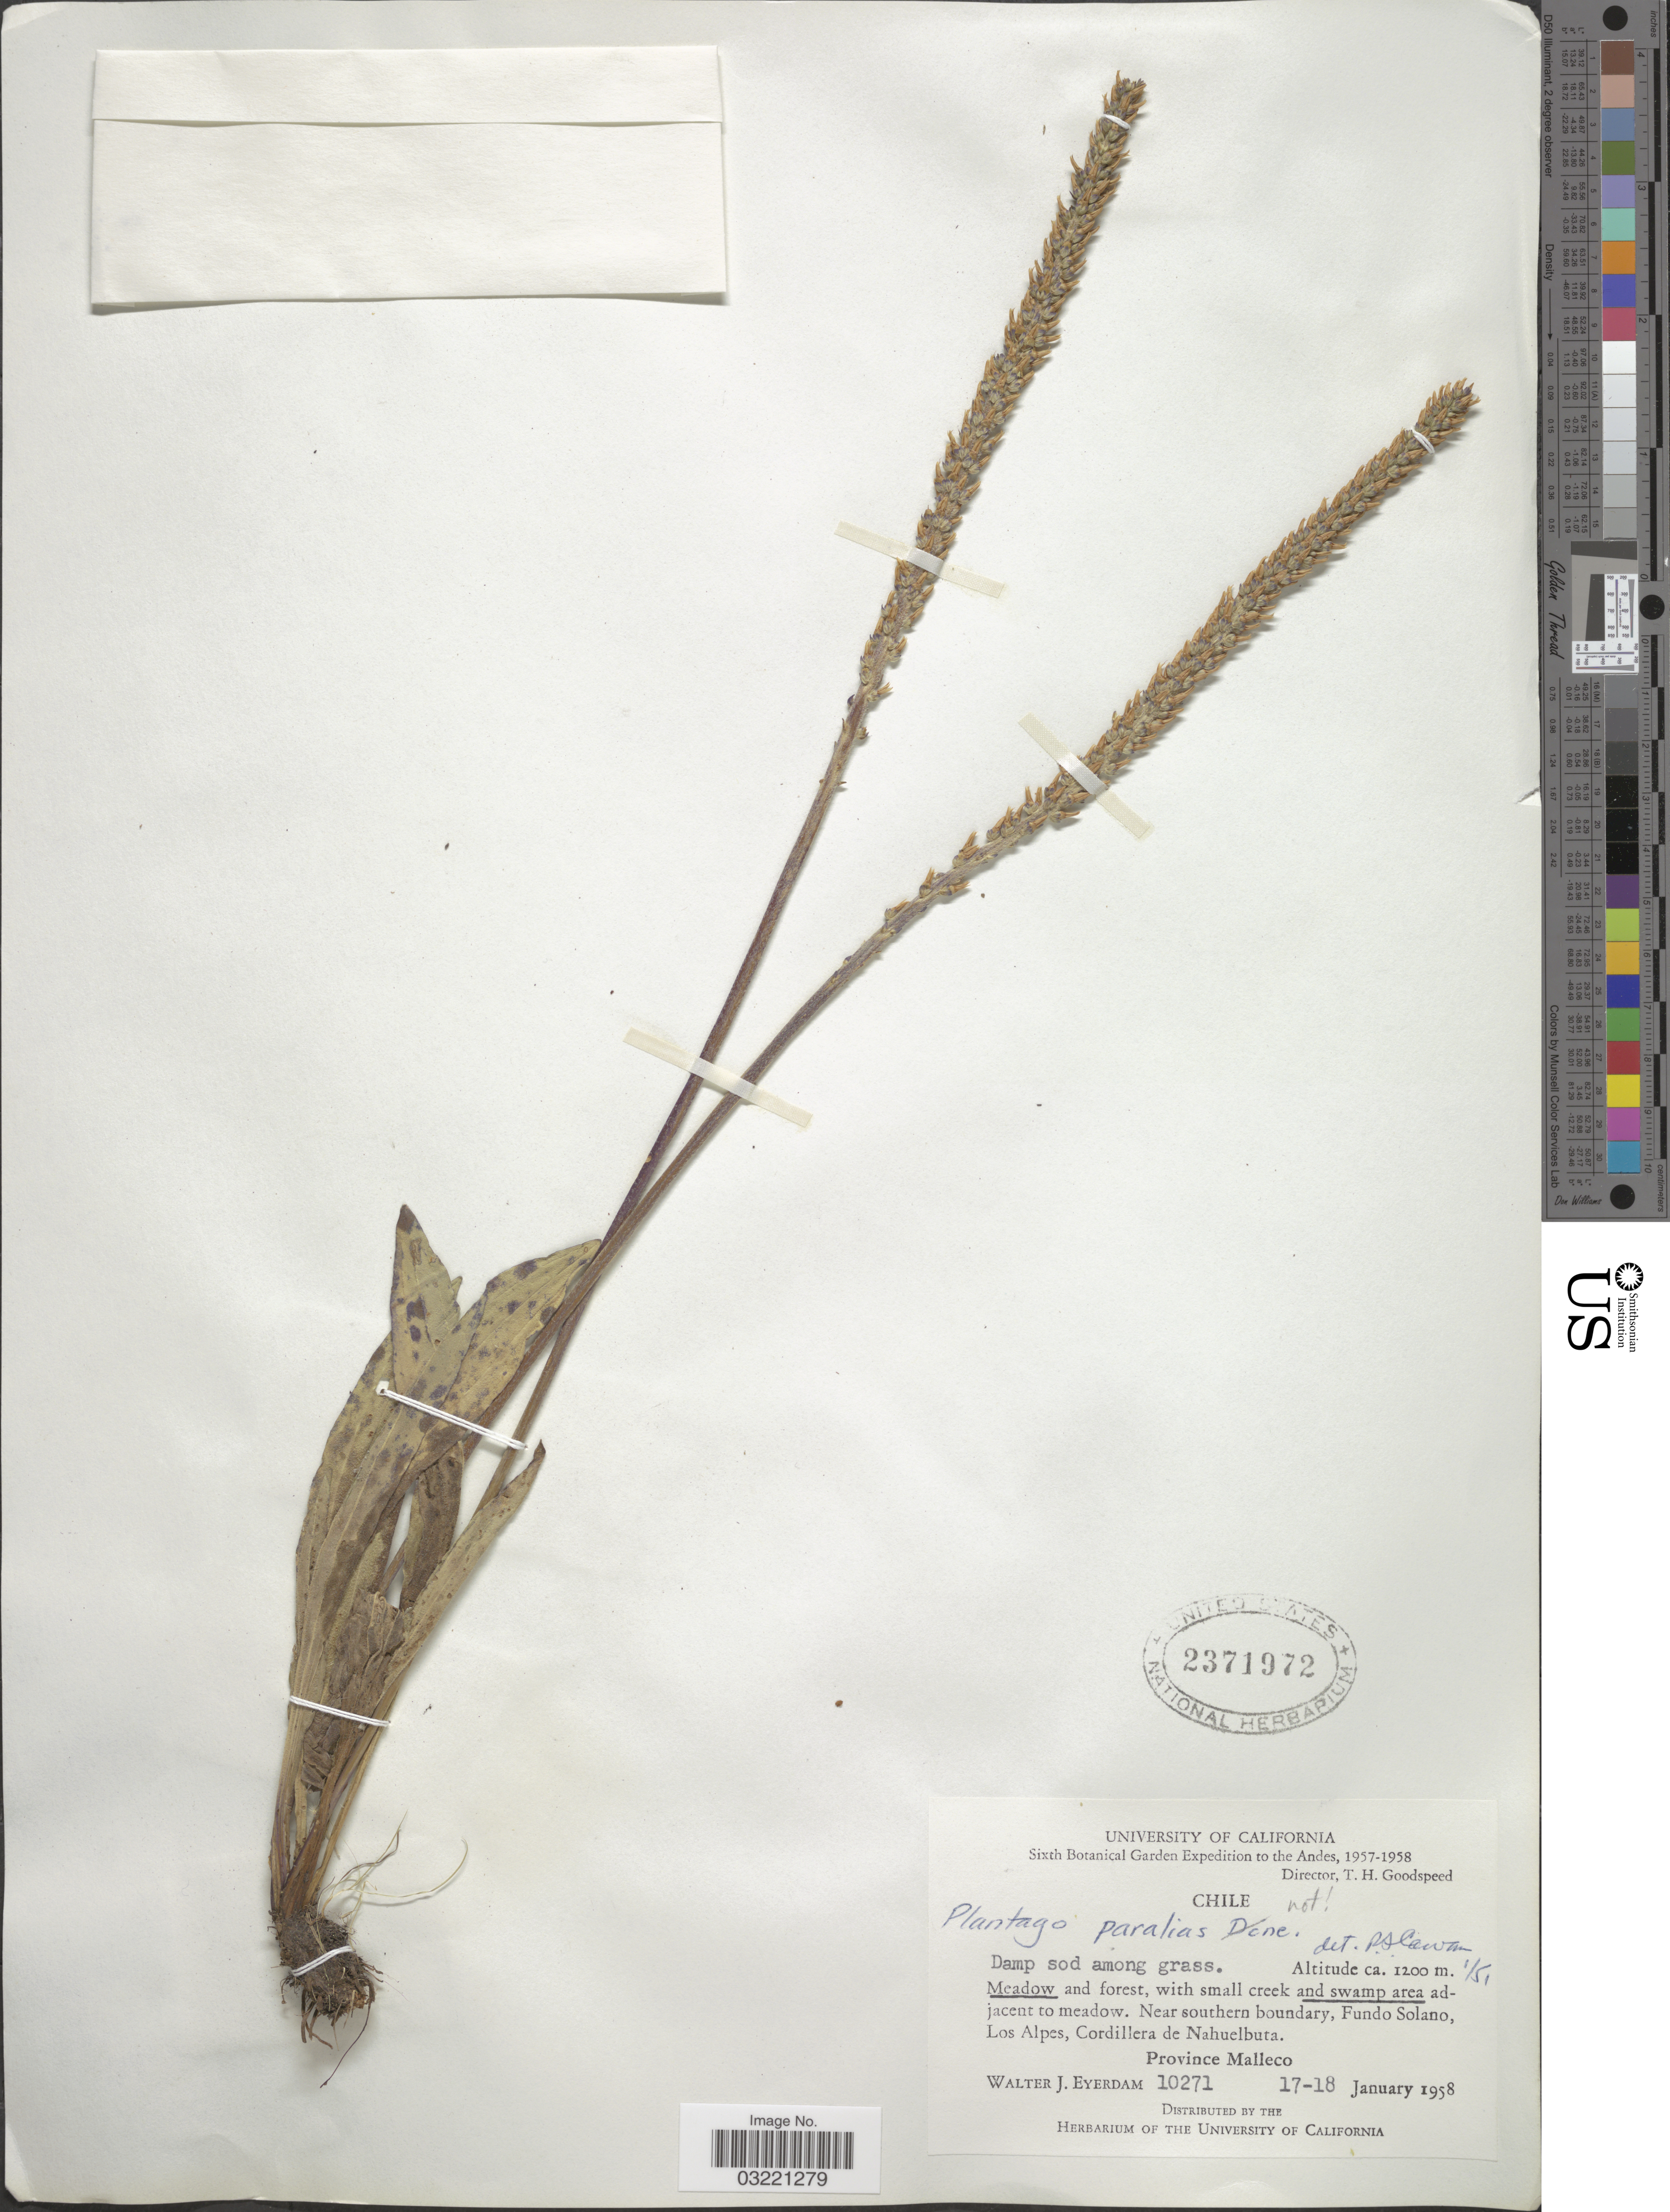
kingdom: Plantae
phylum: Tracheophyta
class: Magnoliopsida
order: Lamiales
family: Plantaginaceae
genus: Plantago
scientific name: Plantago sp.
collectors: W. J. Eyerdam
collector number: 10271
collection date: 1958-01-17/1958-01-18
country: Chile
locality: The Andes. Near southern boundary, Fundo Solano, Los Alpes, Cordillera de Nahuelbuta. Province Malleco.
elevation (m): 1200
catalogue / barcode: US 2371972